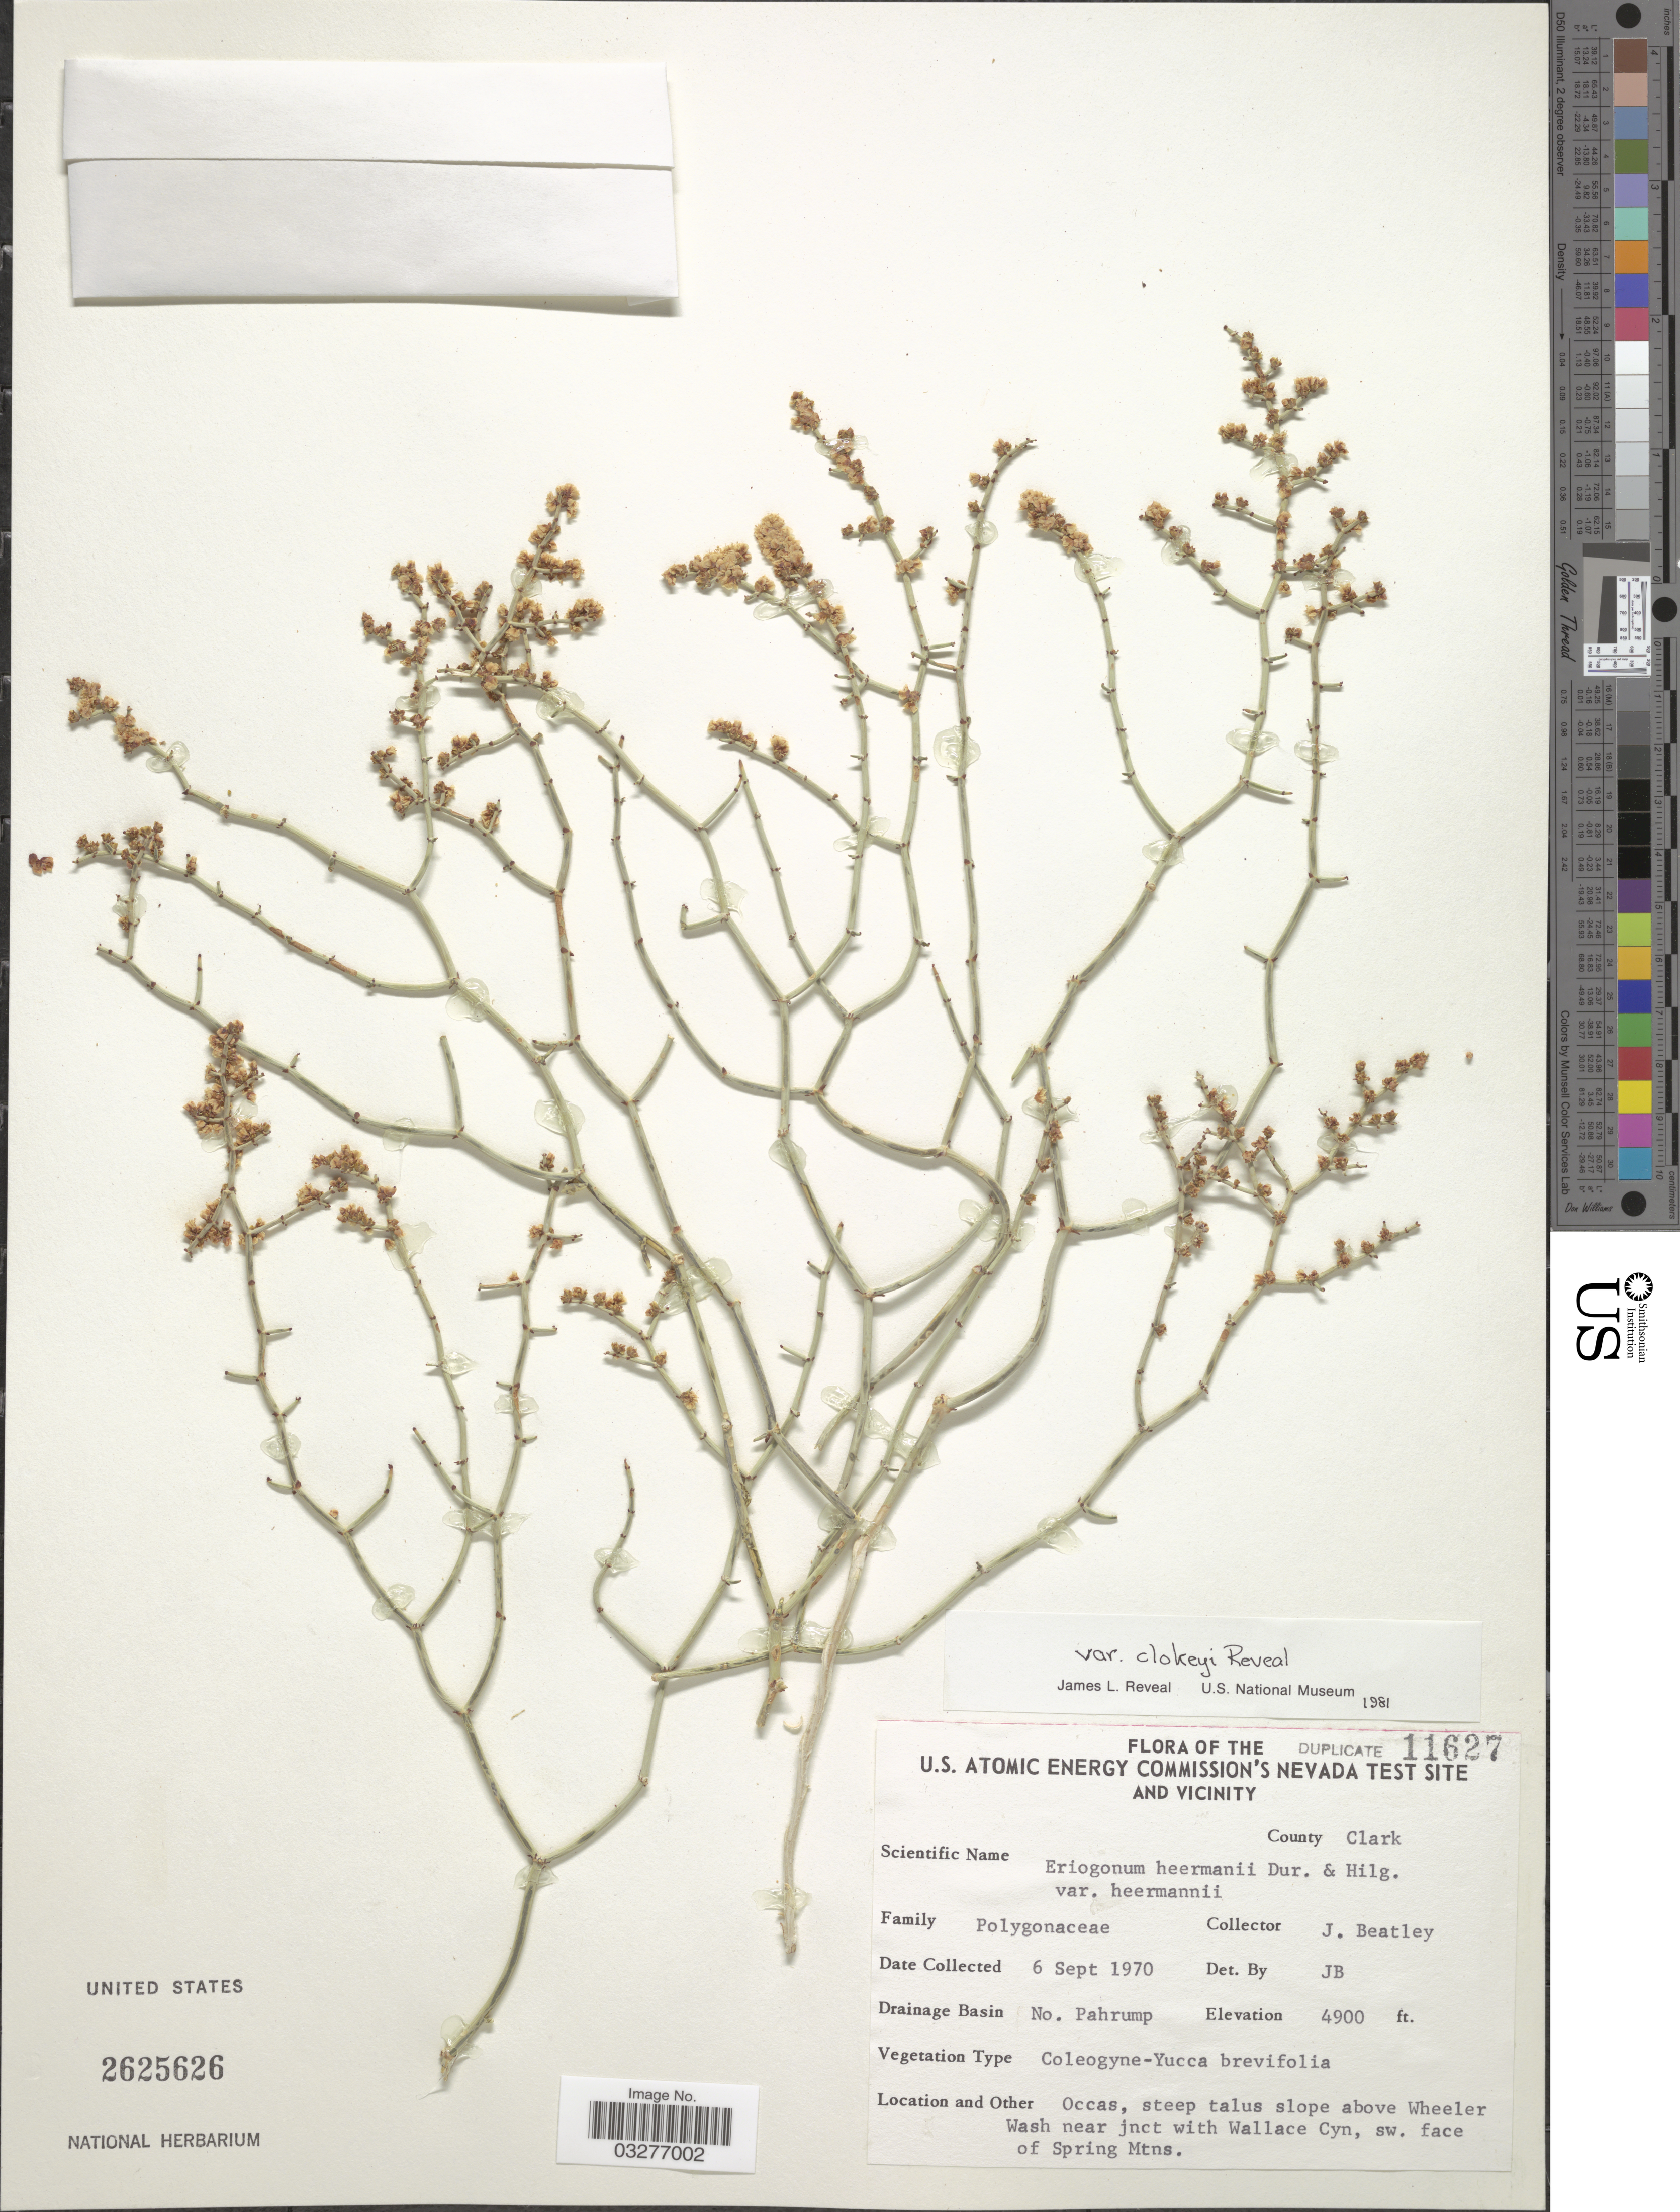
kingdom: Plantae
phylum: Tracheophyta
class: Magnoliopsida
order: Caryophyllales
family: Polygonaceae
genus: Eriogonum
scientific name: Eriogonum heermannii var. clokeyi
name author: Reveal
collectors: J. C. Beatley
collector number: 11627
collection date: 1970-09-06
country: United States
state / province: Nevada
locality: U.S. Atomic Energy Commission's Nevada Test Site and Vicinity. County Clark. Drainage Basin No. Pahrump. Steep talus slope above Wheeler Wash near jnct with Wallace Cyn, sw. face of Spring Mtns.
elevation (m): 1494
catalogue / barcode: US 2625626